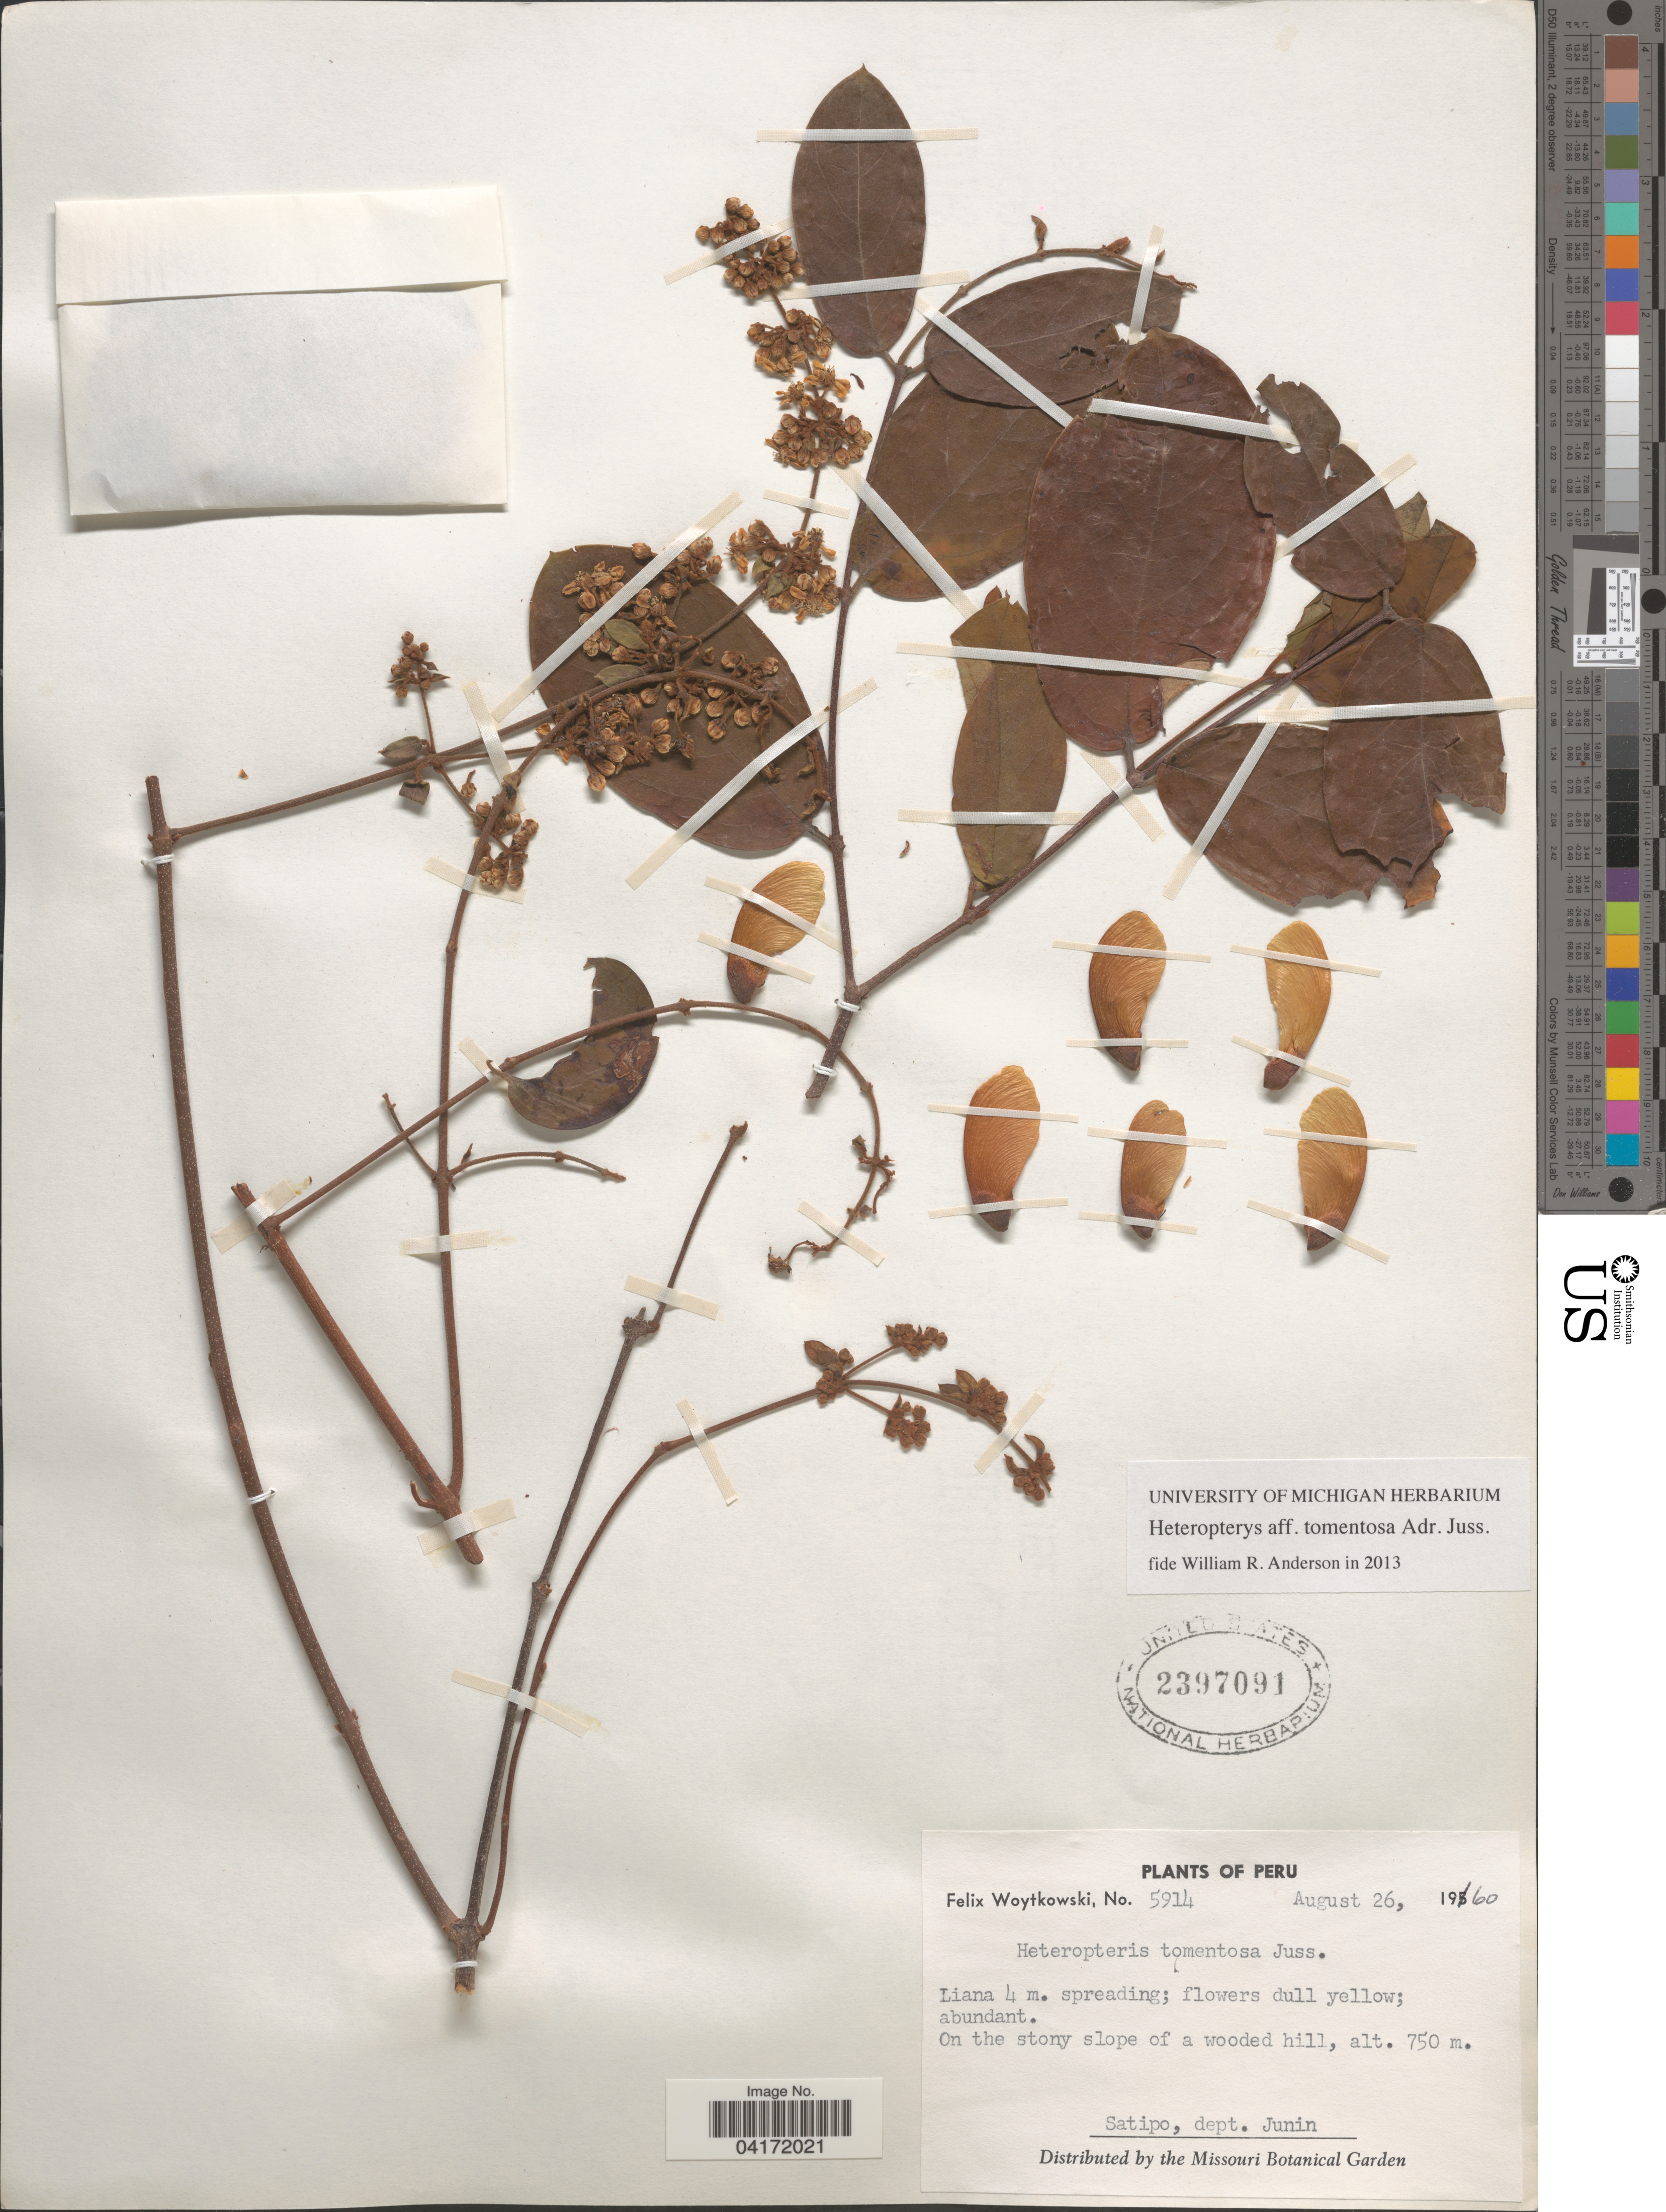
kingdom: Plantae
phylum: Tracheophyta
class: Magnoliopsida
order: Malpighiales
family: Malpighiaceae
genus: Heteropterys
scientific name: Heteropterys tomentosa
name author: A. Juss.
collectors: F. Woytkowski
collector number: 5914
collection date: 1960-08-26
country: Peru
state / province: Junin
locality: On the stony slope of a wooded hill. Satipo, dept. Junin.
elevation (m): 750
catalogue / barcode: US 2397091